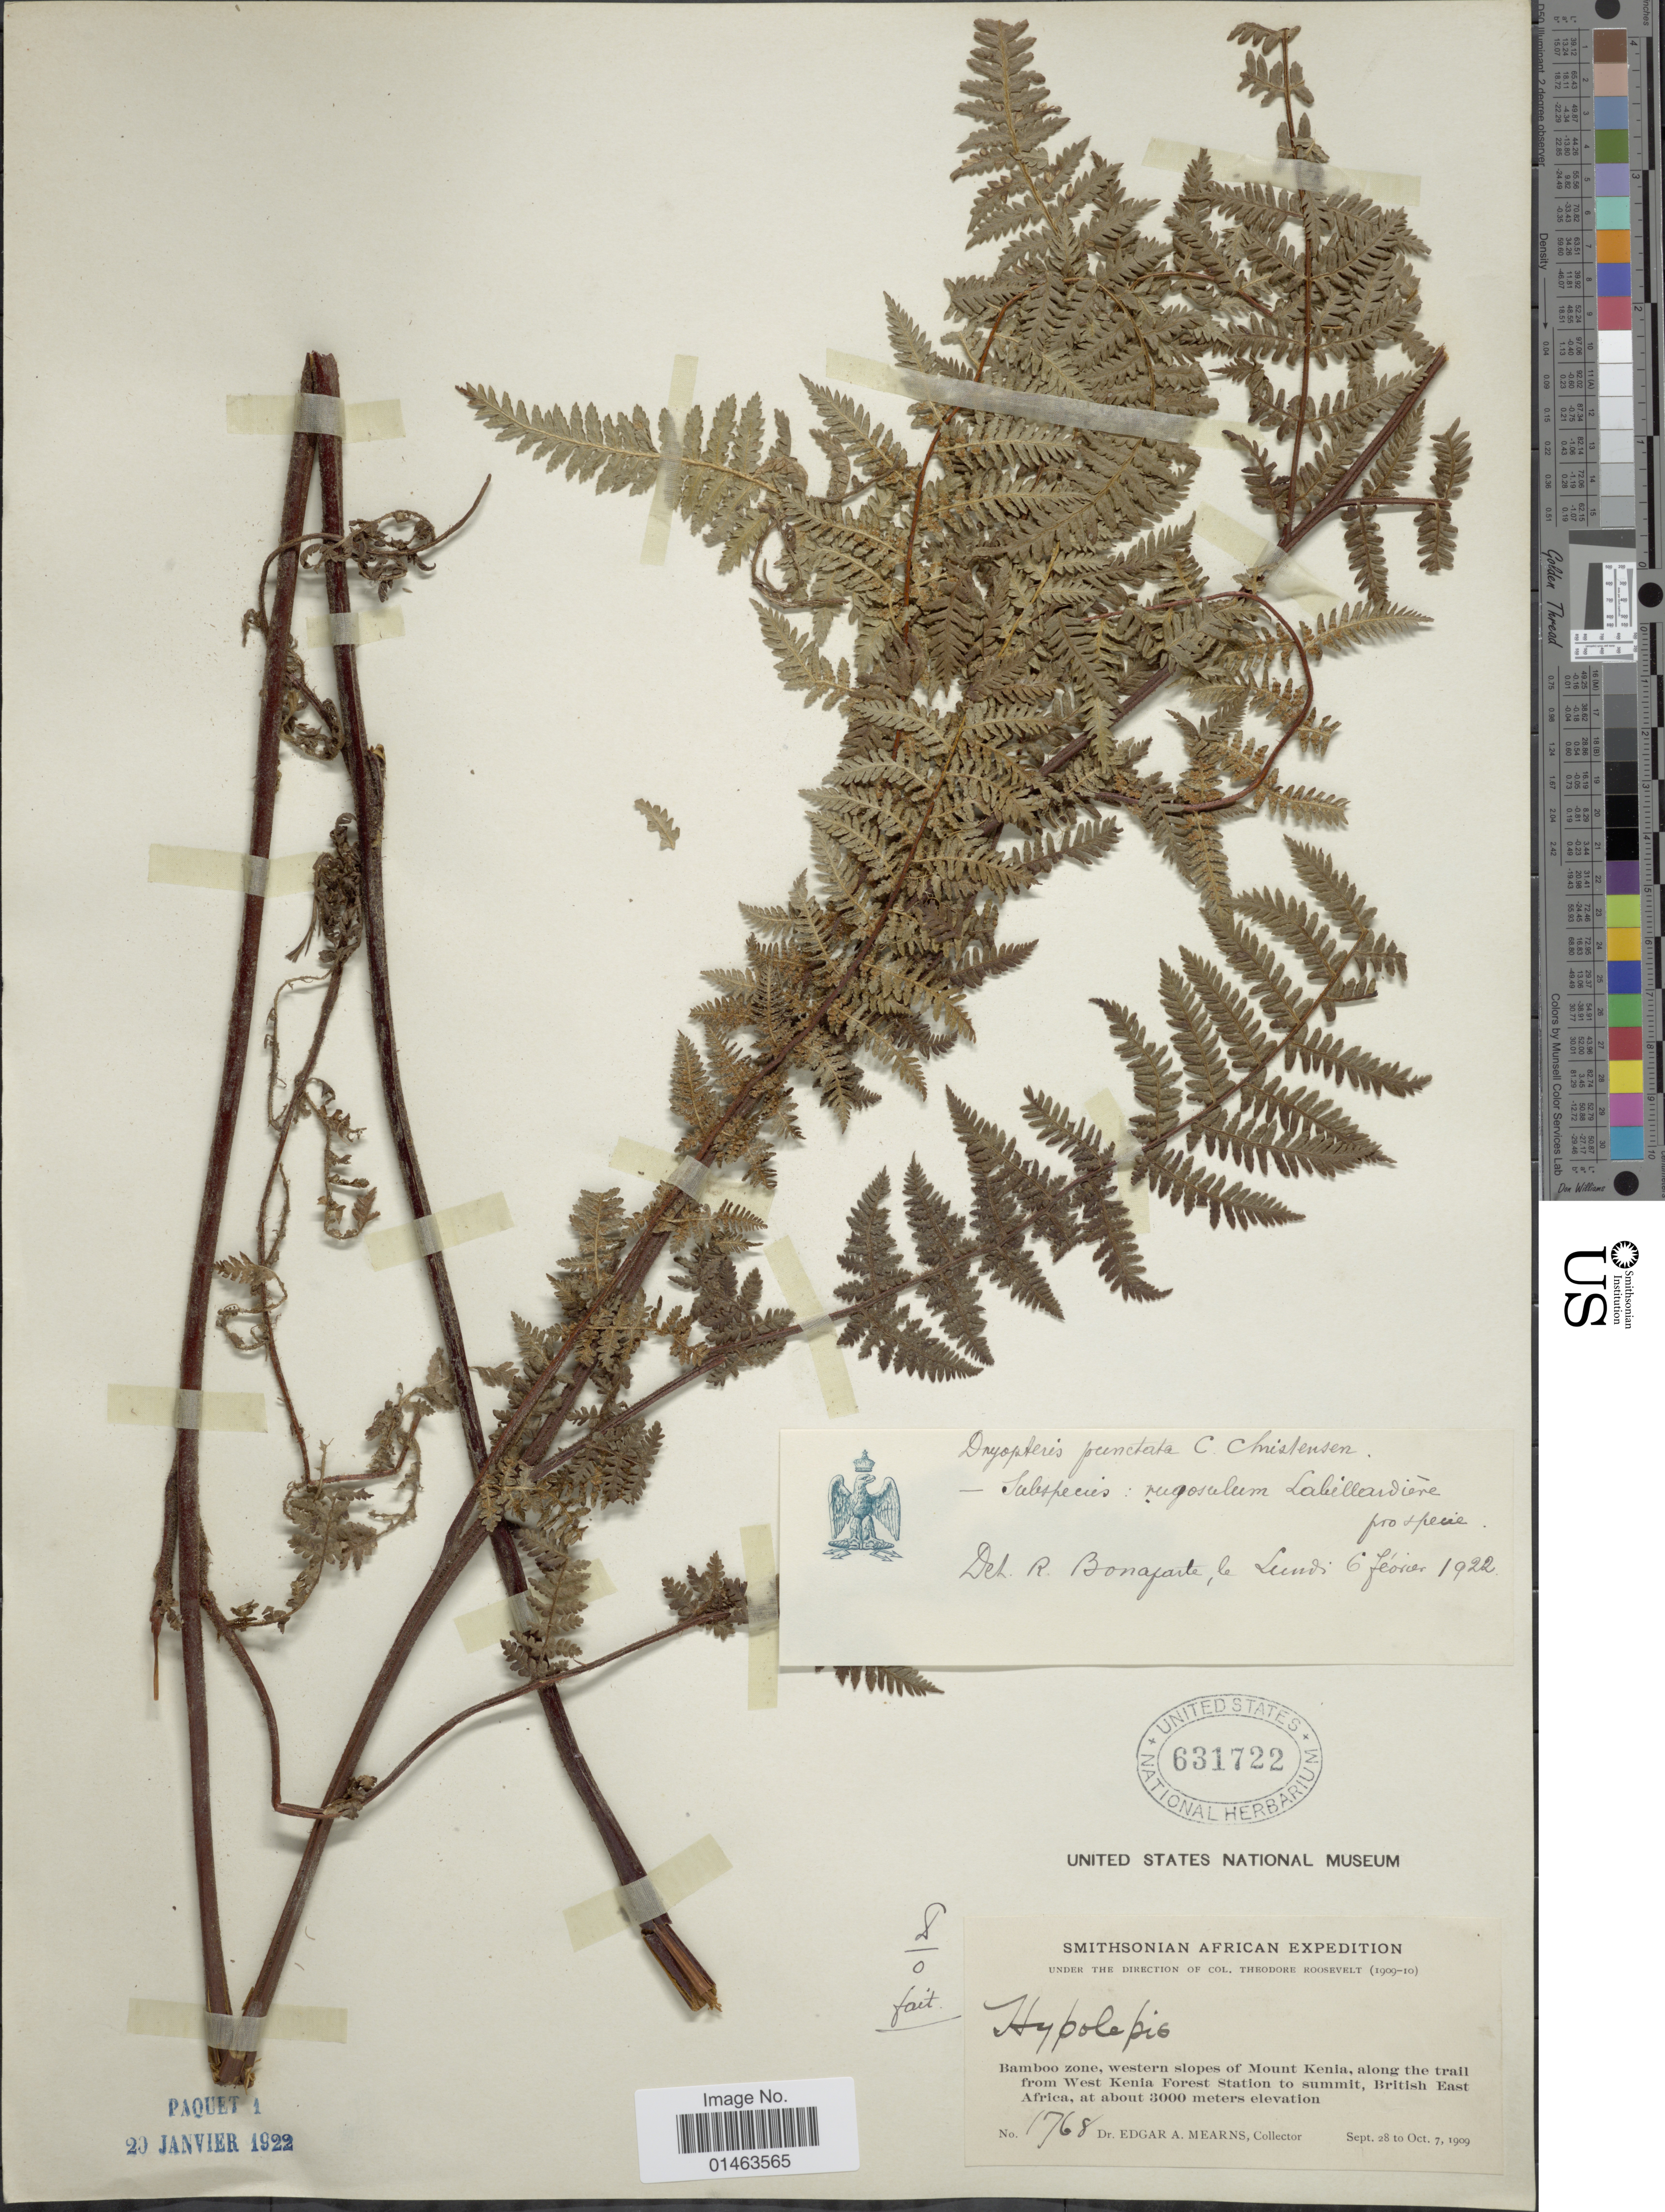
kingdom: Plantae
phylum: Tracheophyta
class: Polypodiopsida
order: Polypodiales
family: Dennstaedtiaceae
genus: Hypolepis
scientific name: Hypolepis rugosula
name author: (Labill.) J. Sm.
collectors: E. A. Mearns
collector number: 1768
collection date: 1909-09-28/1909-10-07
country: Kenya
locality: Bamboo zone, western slopes of Mount Kenia, along the trail from West Kenia Forest Station to summit., Britisch easr Africa.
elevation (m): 3000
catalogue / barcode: US 631722